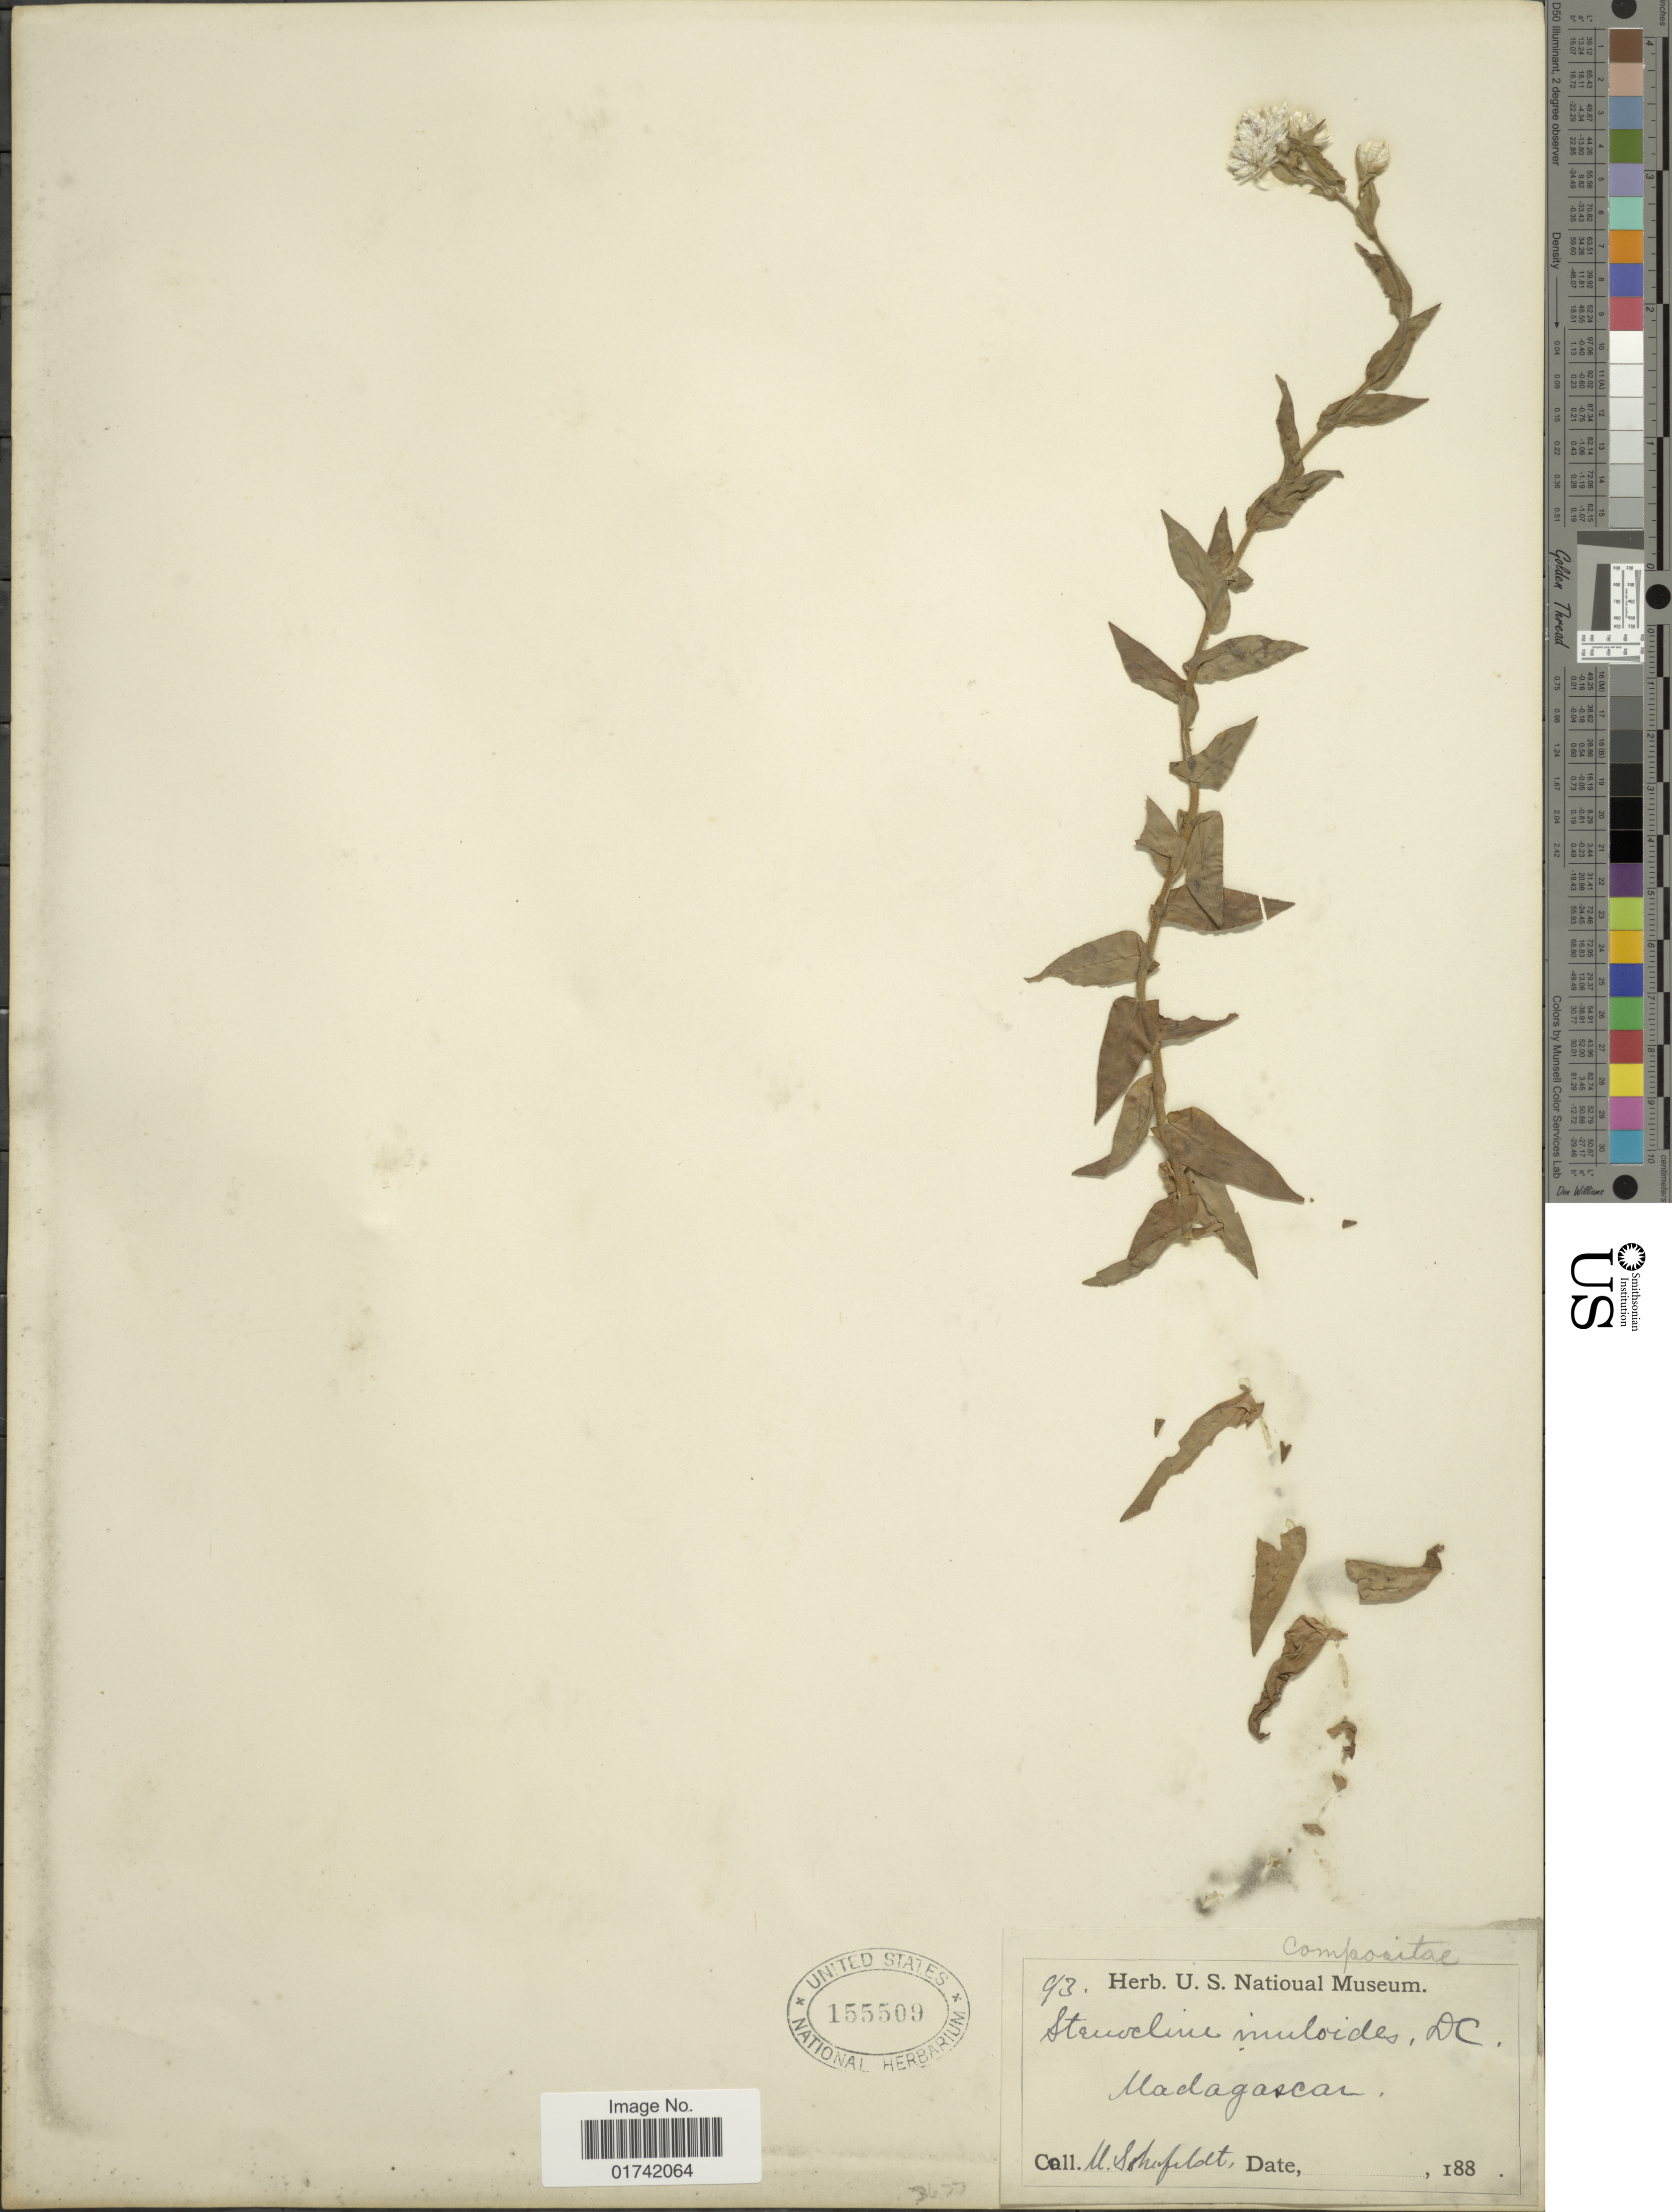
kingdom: Plantae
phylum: Tracheophyta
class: Magnoliopsida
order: Asterales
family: Asteraceae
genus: Stenocline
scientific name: Stenocline inuloides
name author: DC.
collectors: M. Schufeldt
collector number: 93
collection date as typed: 188-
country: Madagascar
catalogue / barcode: US 155509